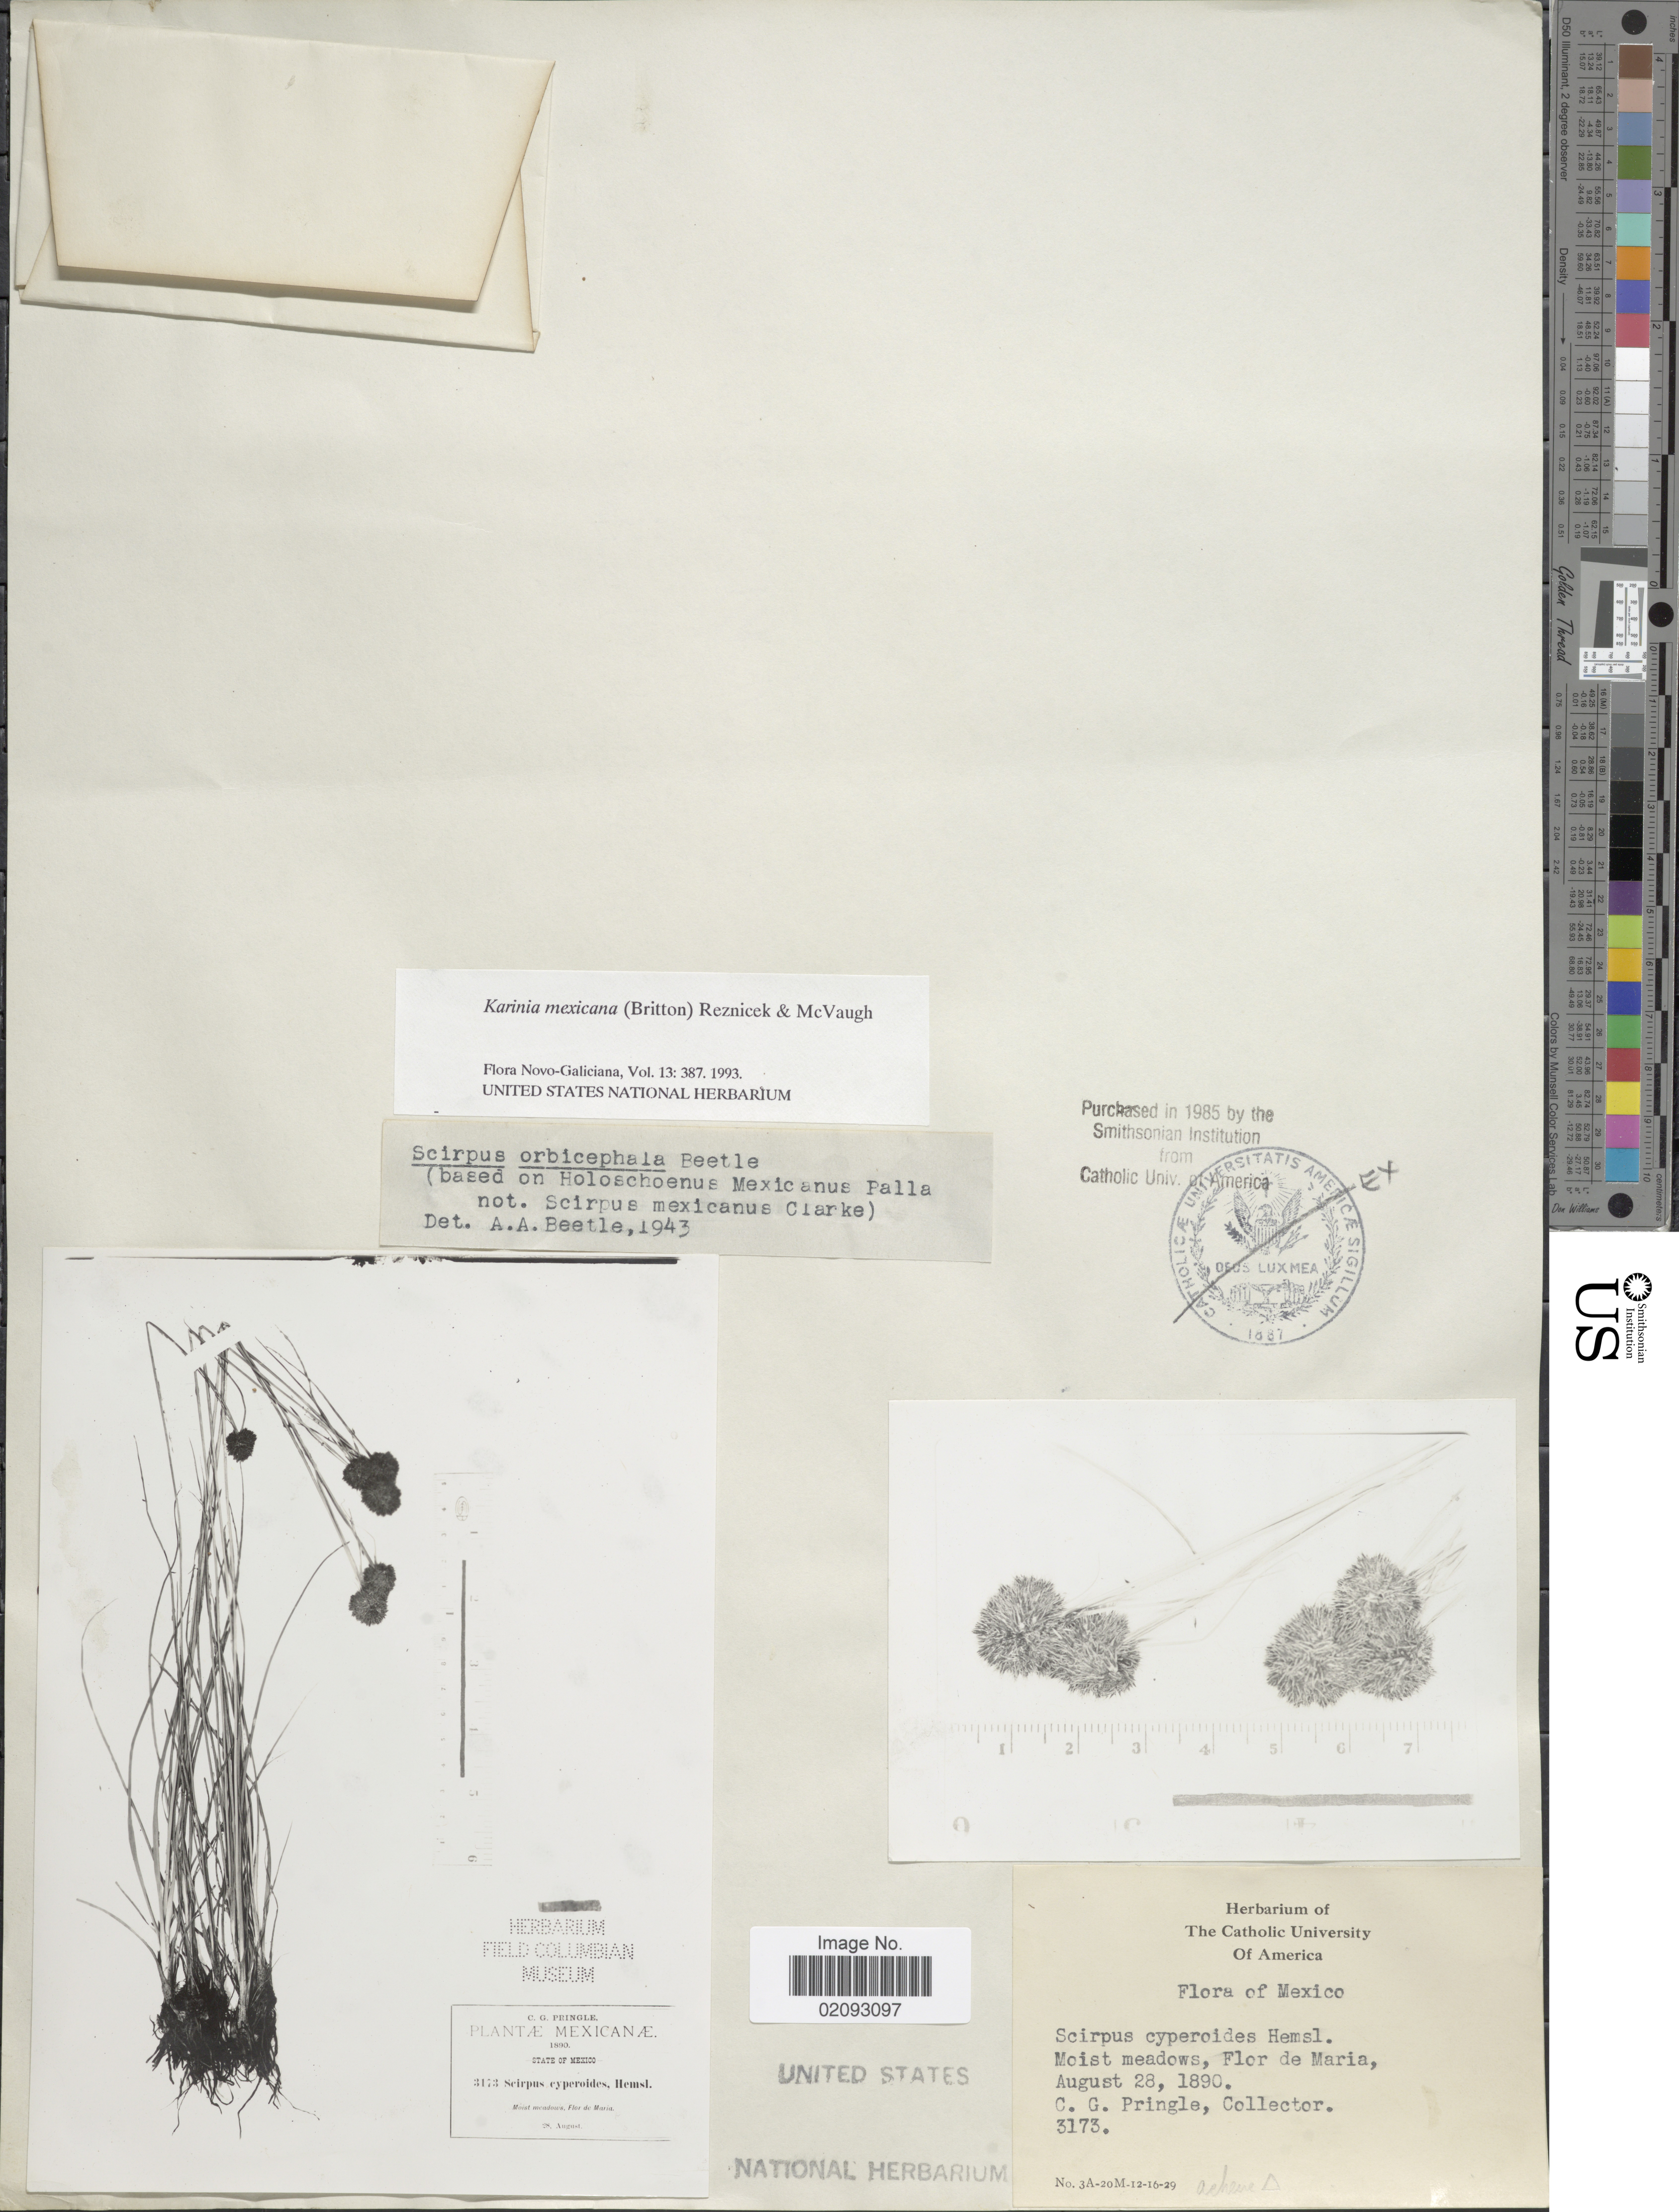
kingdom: Plantae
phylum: Tracheophyta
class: Liliopsida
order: Poales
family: Cyperaceae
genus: Scirpoides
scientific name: Scirpoides mexicana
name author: (C.B. Clarke ex Britton) Goetgh. ex C. S. Reid & J.R. Carter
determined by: Strong, Mark T., (BOT), Smithsonian Institution - National Museum of Natural History (UNITED STATES)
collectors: C. G. Pringle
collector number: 3173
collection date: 1890-08-28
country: Mexico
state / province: México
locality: Moist meadows, Flor de Maria